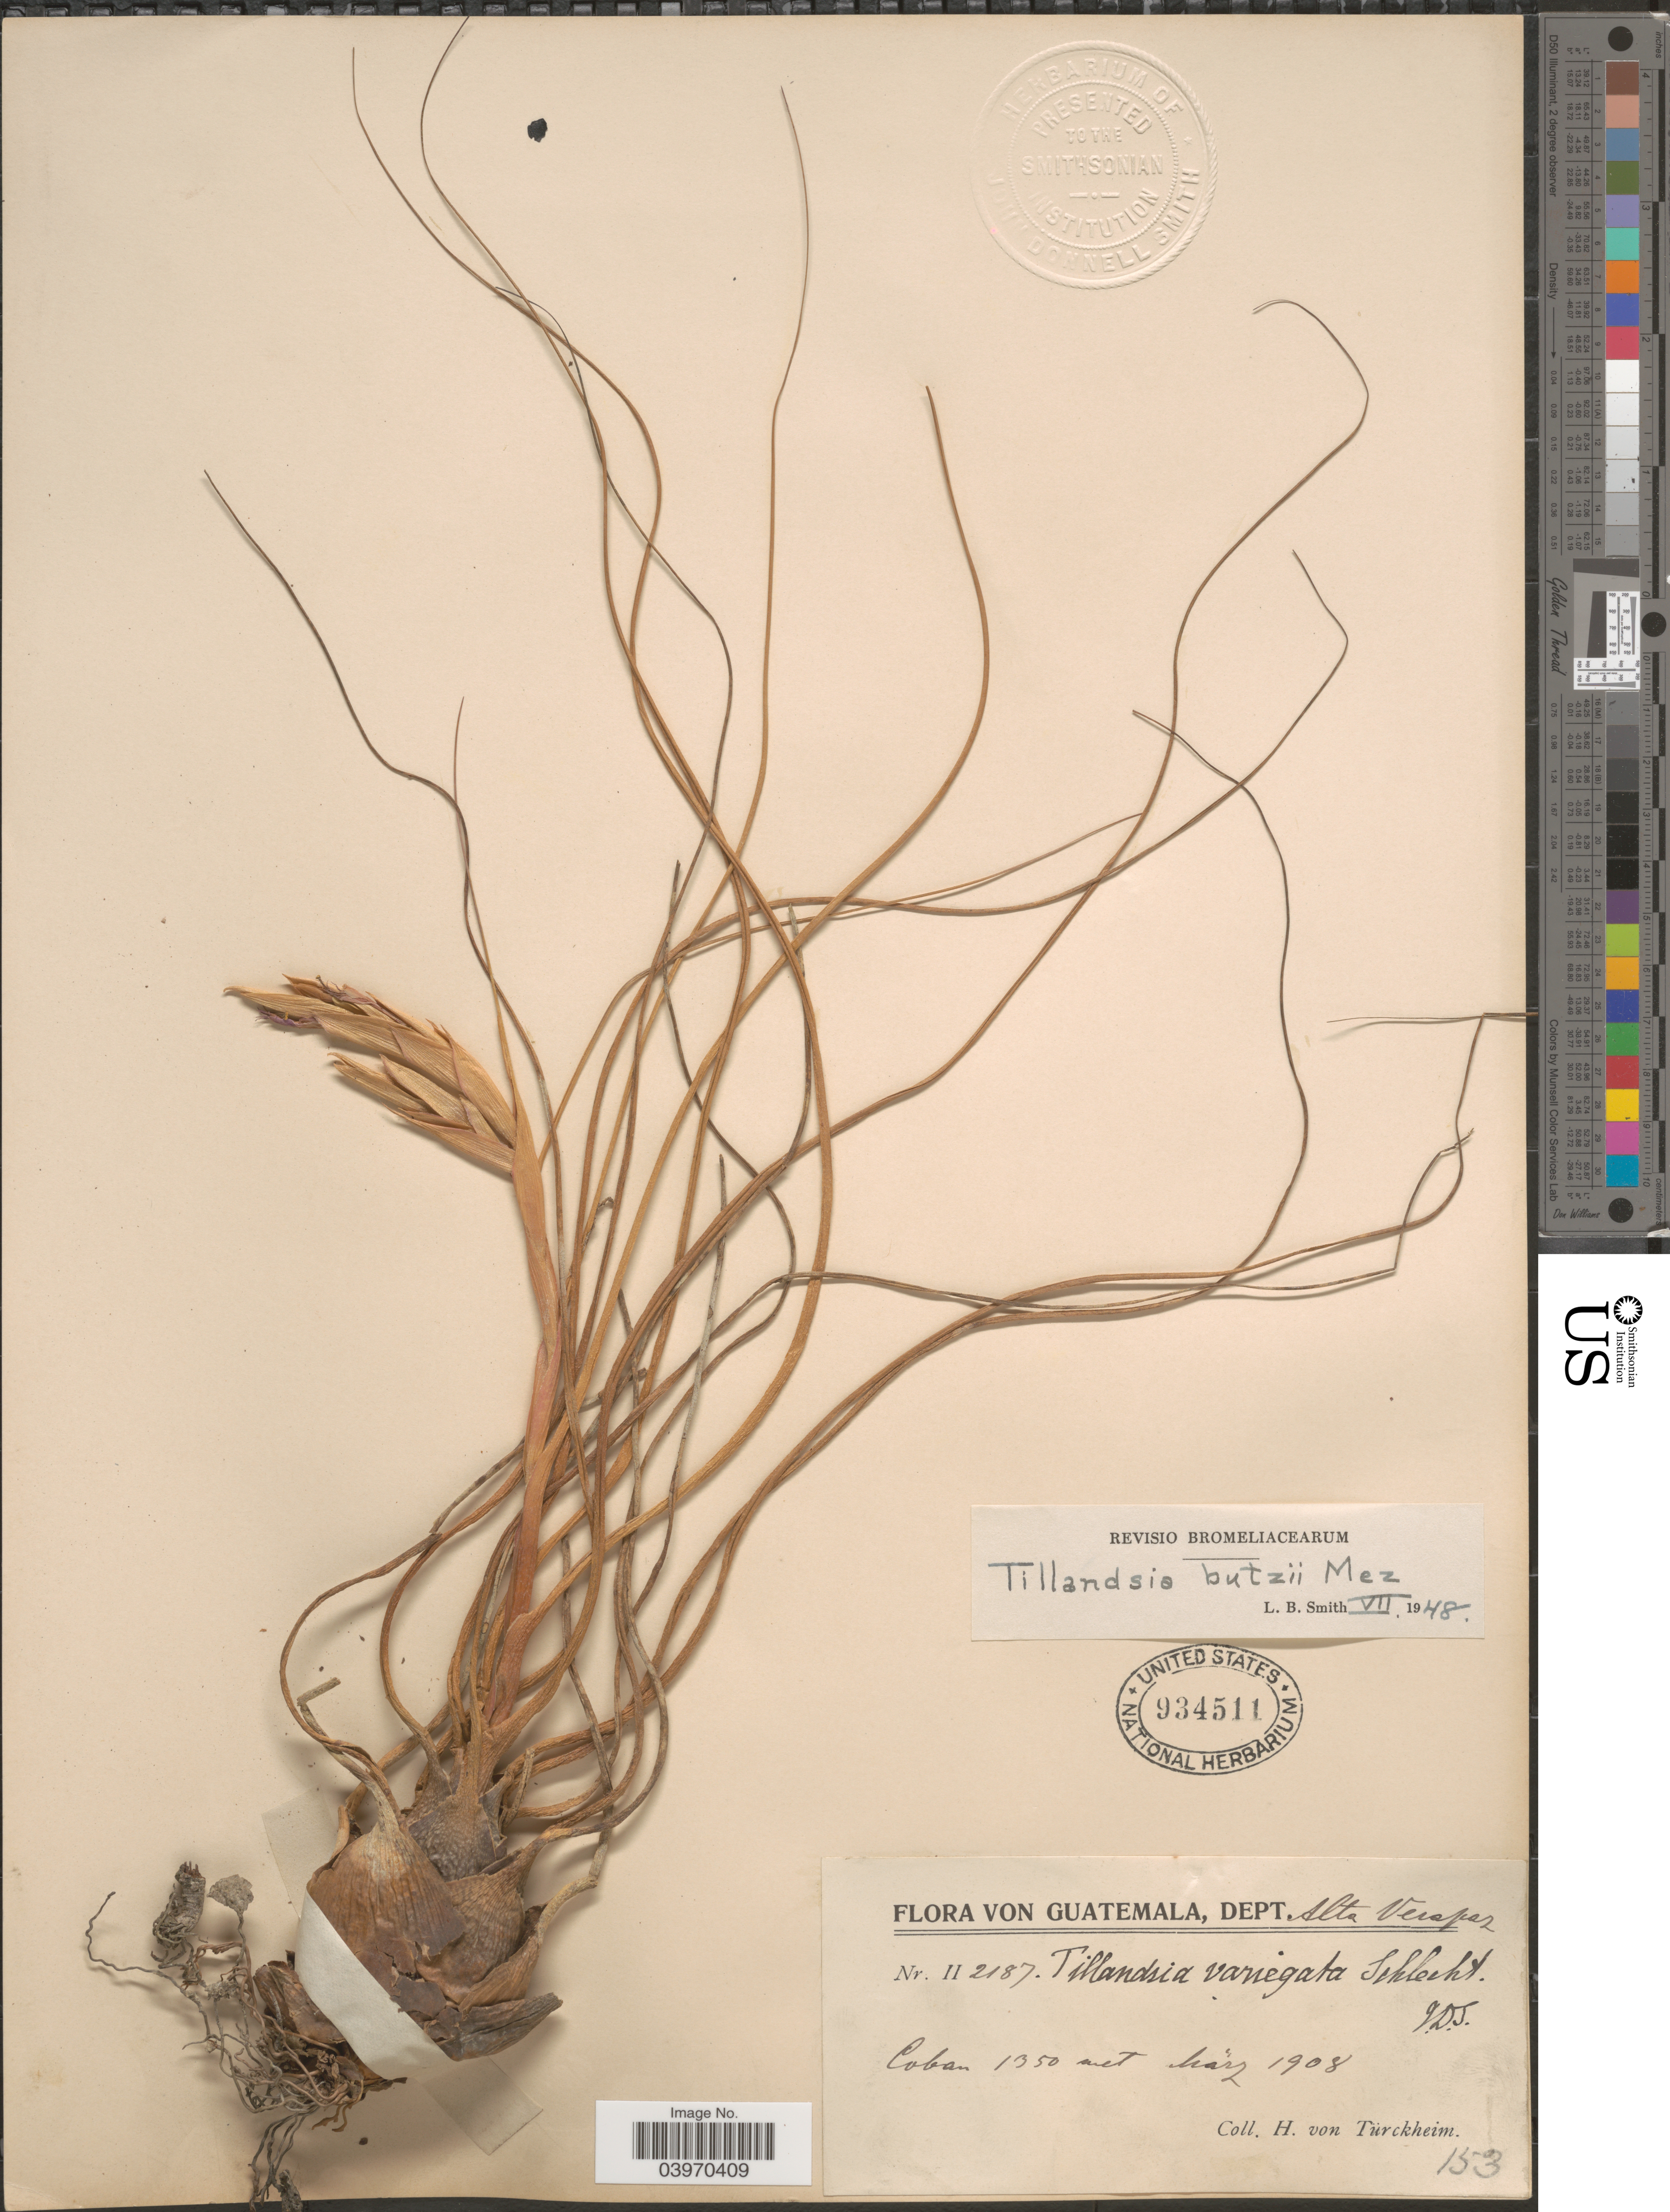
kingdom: Plantae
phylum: Tracheophyta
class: Liliopsida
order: Poales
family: Bromeliaceae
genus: Tillandsia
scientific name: Tillandsia butzii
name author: Mez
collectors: H. von Türckheim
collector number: II2187*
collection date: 1908-03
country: Guatemala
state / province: Alta Verapaz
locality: Dept. Alta Verapaz. Coban.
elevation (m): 1350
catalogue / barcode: US 934511